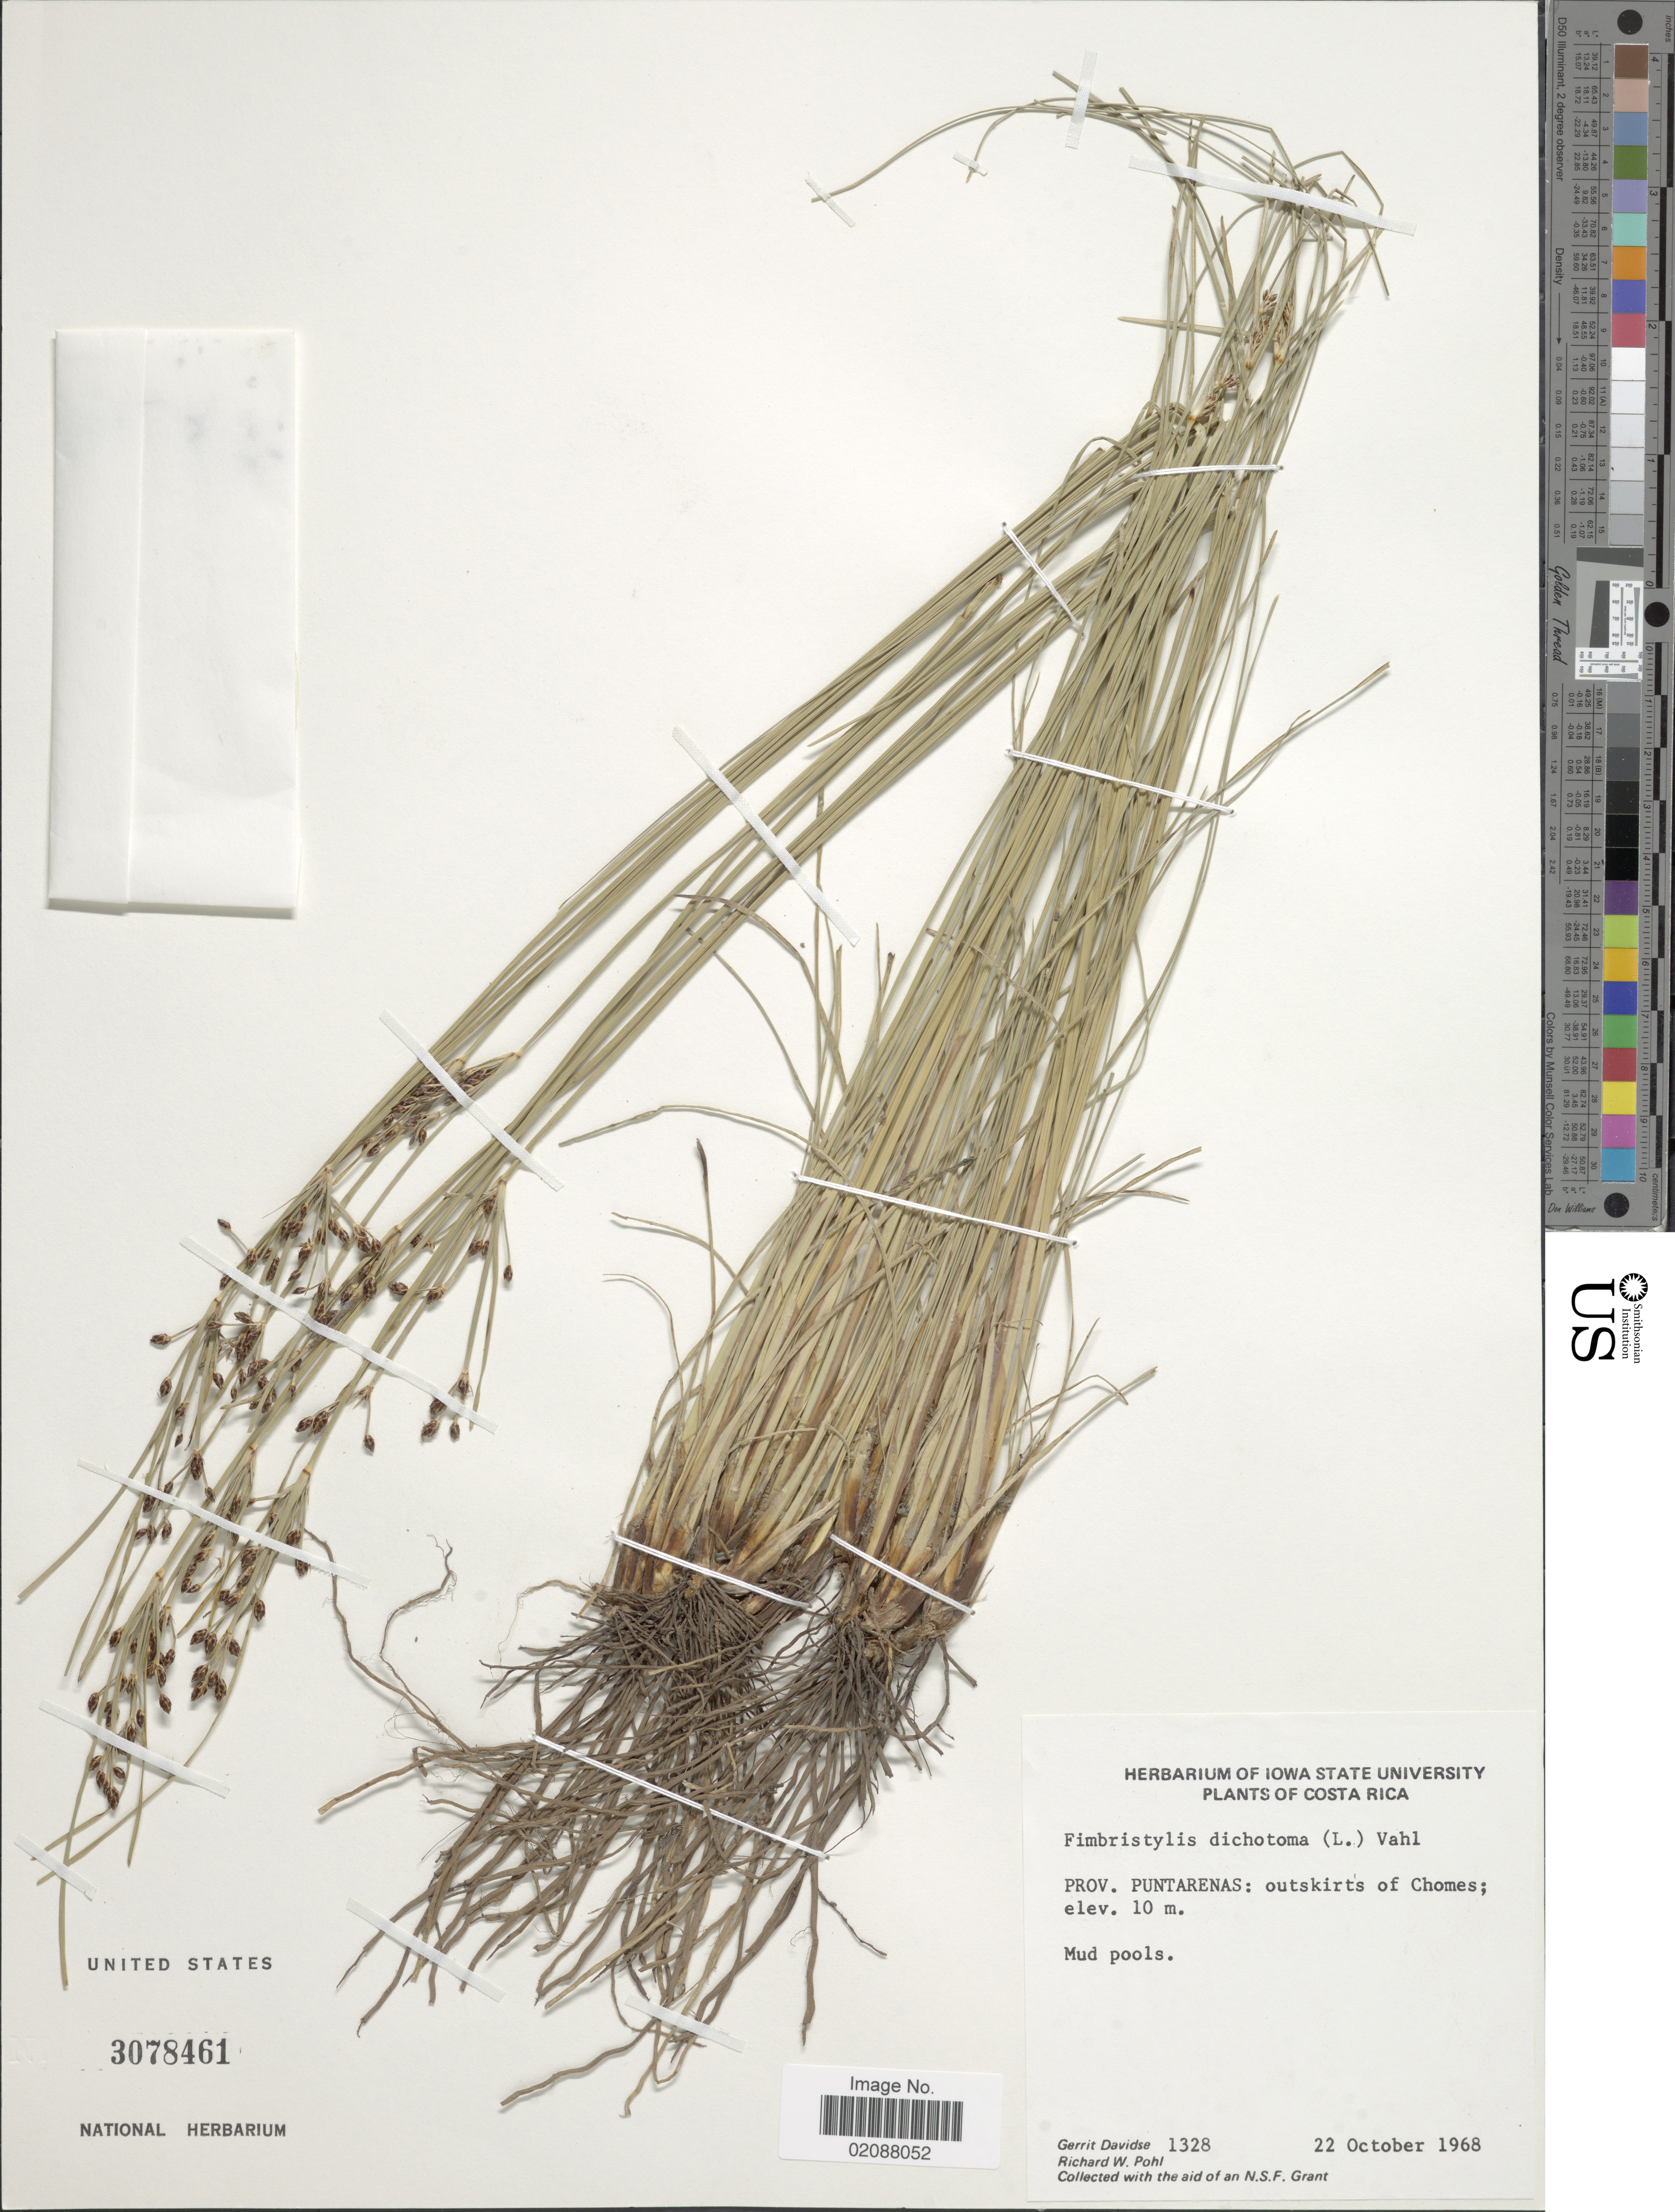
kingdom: Plantae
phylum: Tracheophyta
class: Liliopsida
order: Poales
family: Cyperaceae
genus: Fimbristylis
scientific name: Fimbristylis spadicea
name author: (L.) Vahl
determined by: Strong, Mark T., (BOT), Smithsonian Institution - National Museum of Natural History (UNITED STATES)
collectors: G. Davidse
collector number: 1328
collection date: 1968-10-22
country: Costa Rica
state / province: Puntarenas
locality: Outskirts of Chomes, mud pools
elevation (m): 10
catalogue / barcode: US 3078461